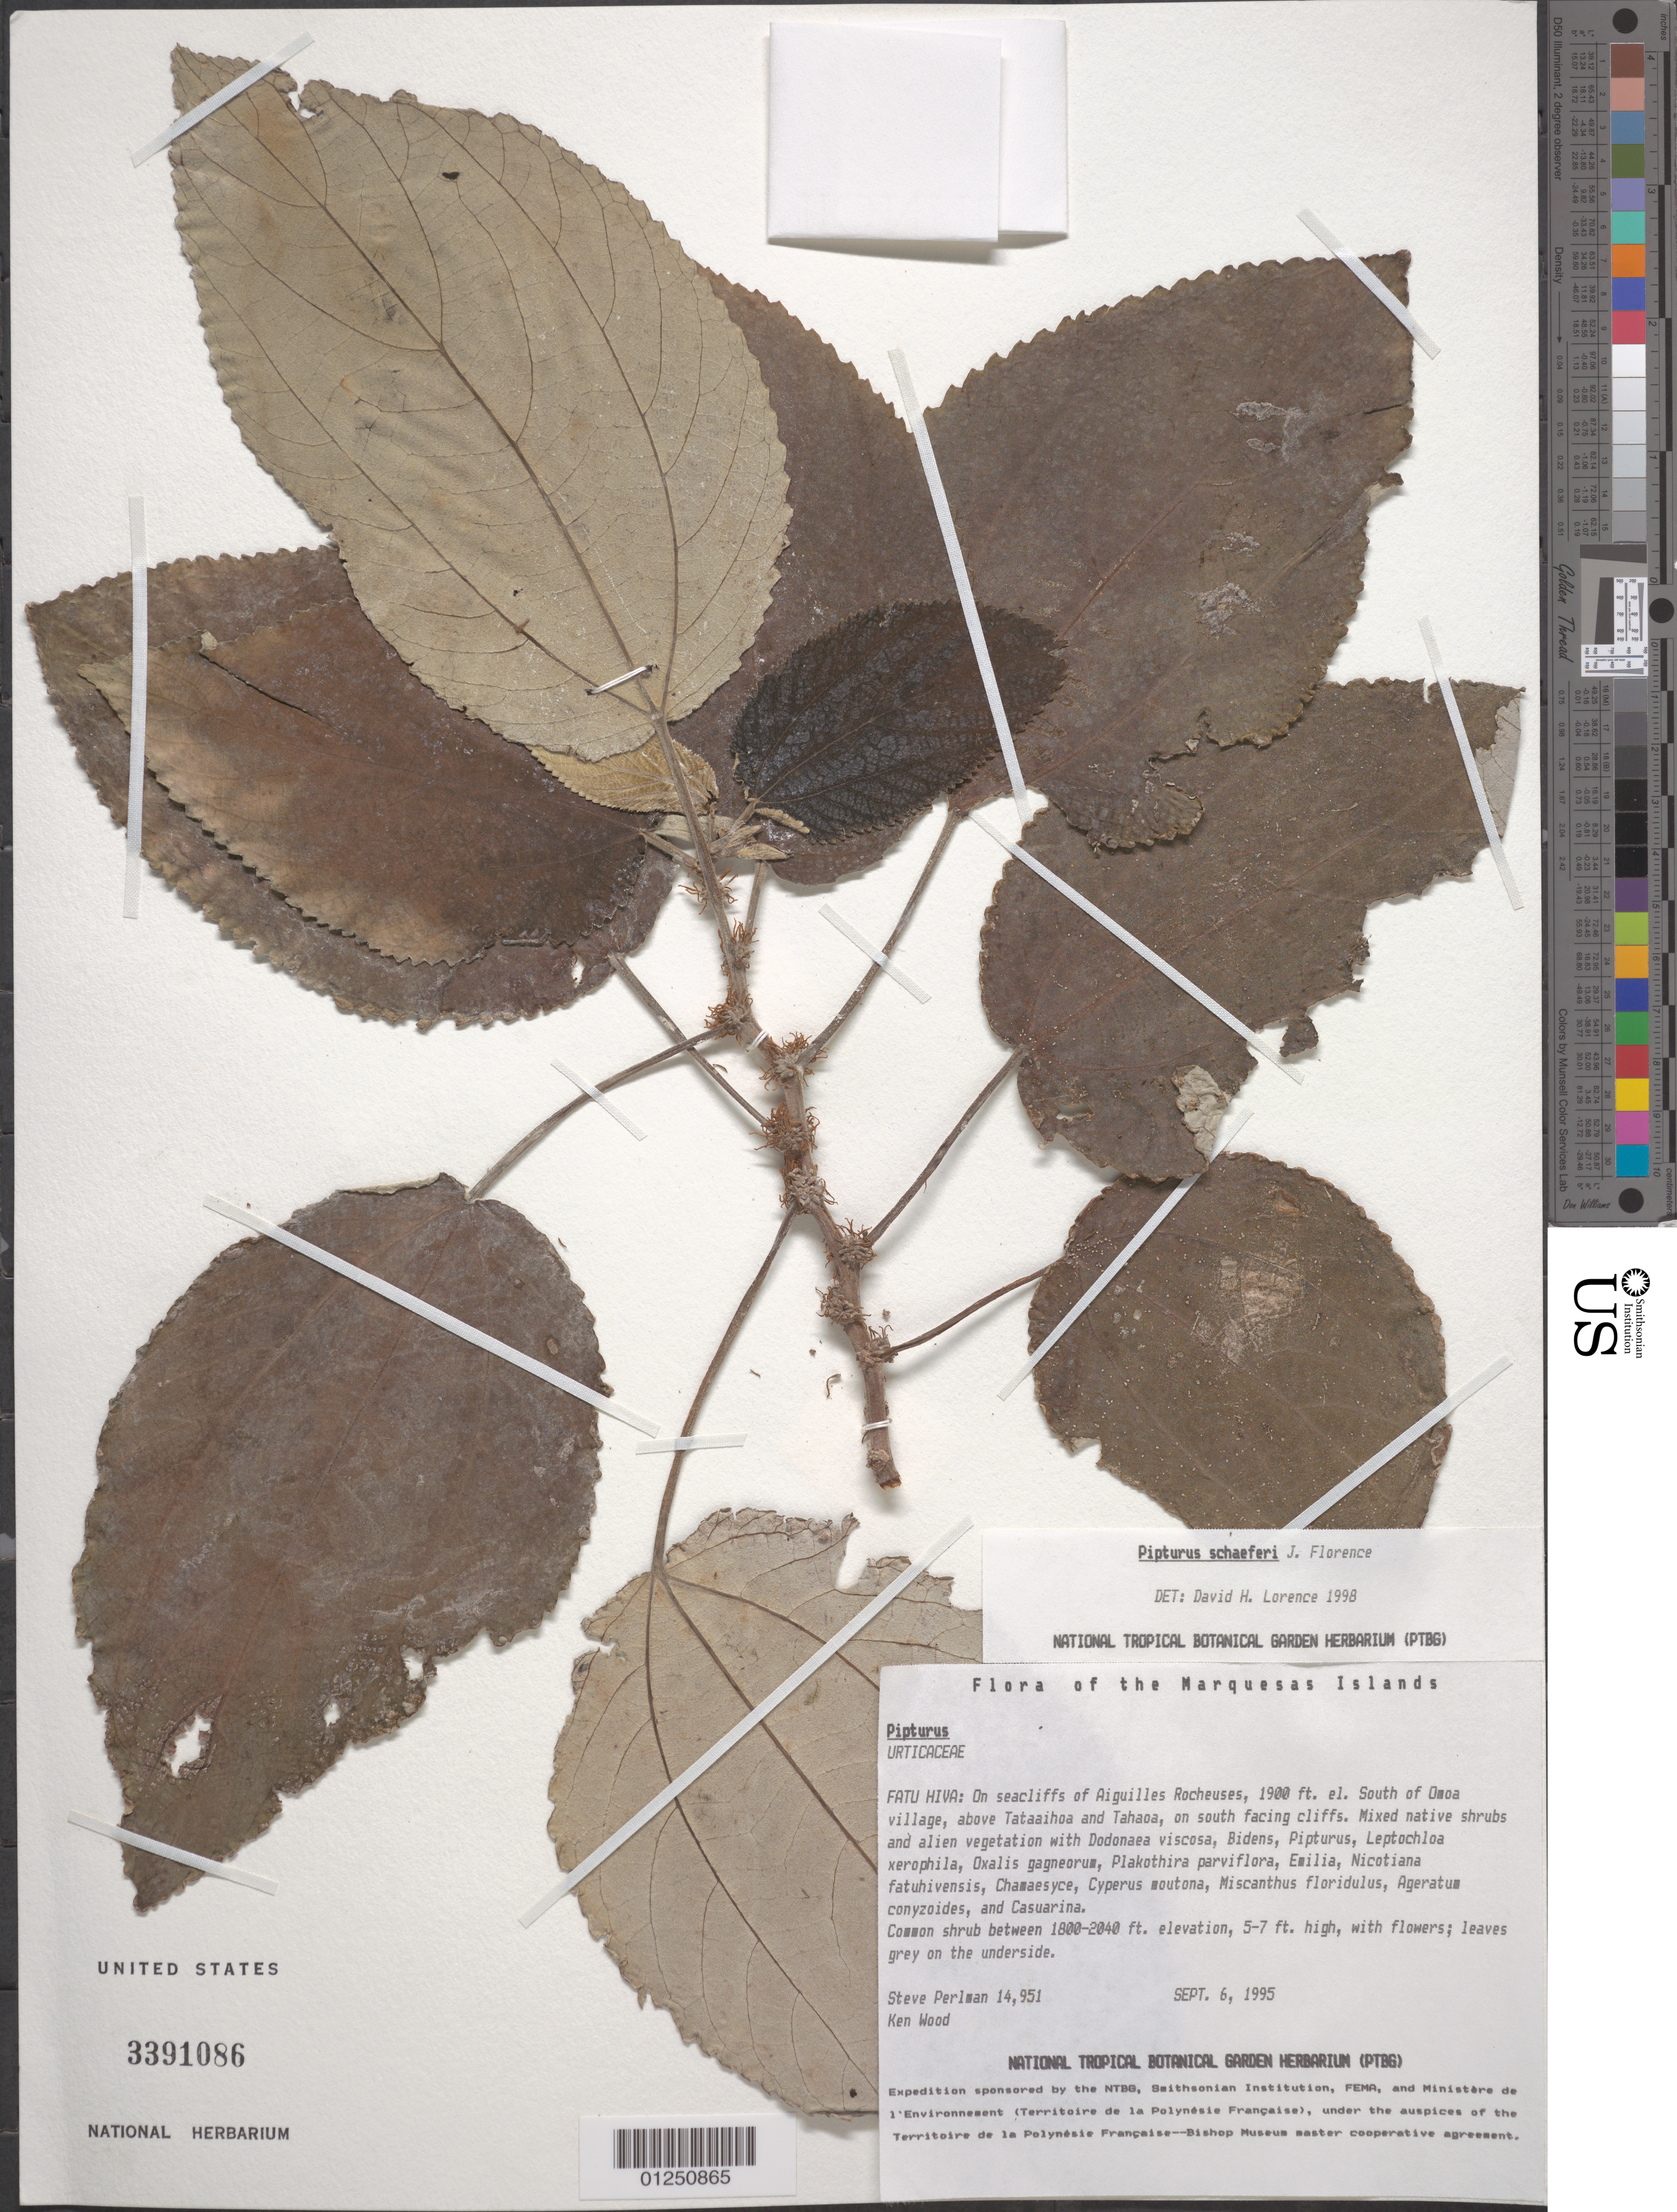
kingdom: Plantae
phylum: Tracheophyta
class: Magnoliopsida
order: Rosales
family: Urticaceae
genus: Pipturus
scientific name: Pipturus schaeferi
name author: J. Florence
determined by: Lorence, David H., (PTBG), National Tropical Botanical Garden (UNITED STATES)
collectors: S. P. Perlman & K. R. Wood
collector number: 14951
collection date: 1995-09-06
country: French Polynesia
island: Fatu Hiva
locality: On seacliffs of Aiguilles Rocheuses, S of 'Omo'a village, above Tataaihoa and Tahaoa, S facing cliffs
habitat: In mix of native shrubs and alien vegetation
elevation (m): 579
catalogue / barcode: US 3391086